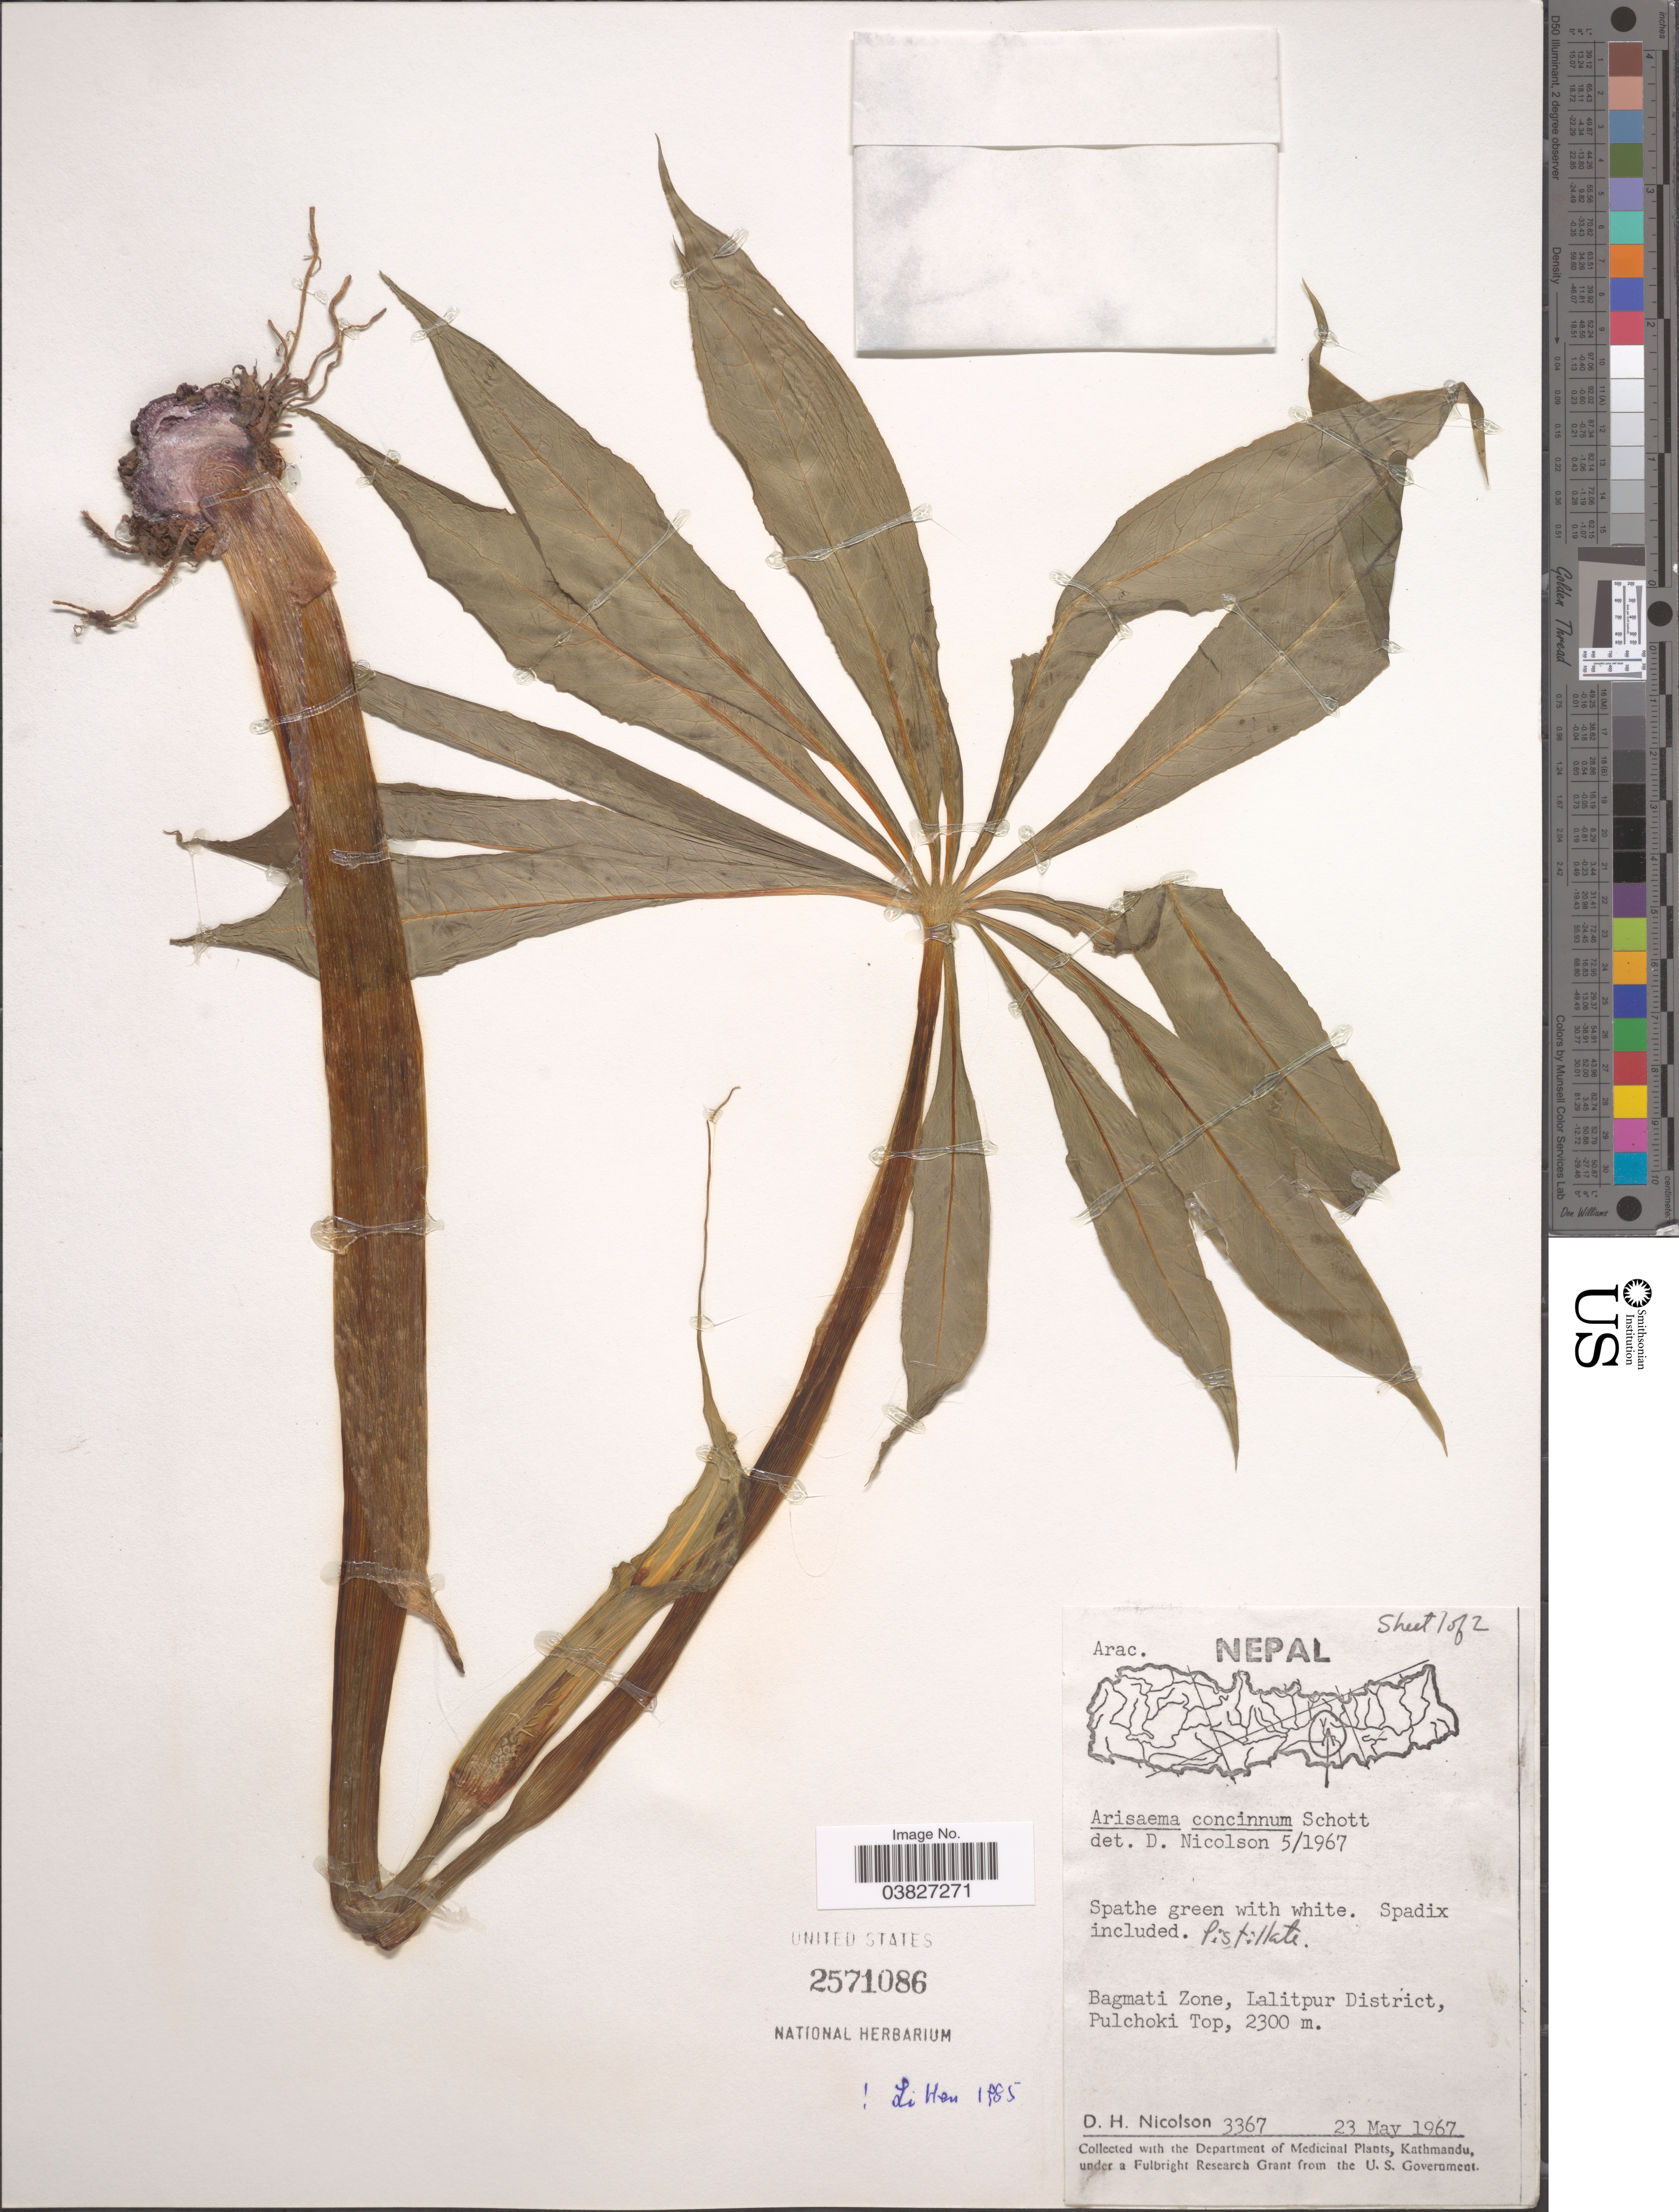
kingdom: Plantae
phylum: Tracheophyta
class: Liliopsida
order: Alismatales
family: Araceae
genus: Arisaema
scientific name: Arisaema concinnum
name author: Schott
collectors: D. H. Nicolson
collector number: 3367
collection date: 1967-05-23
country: Nepal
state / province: Bagmati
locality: Bagmati Zone, Lalitpur District, Pulchoki Top.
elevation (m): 2300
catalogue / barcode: US 2571086